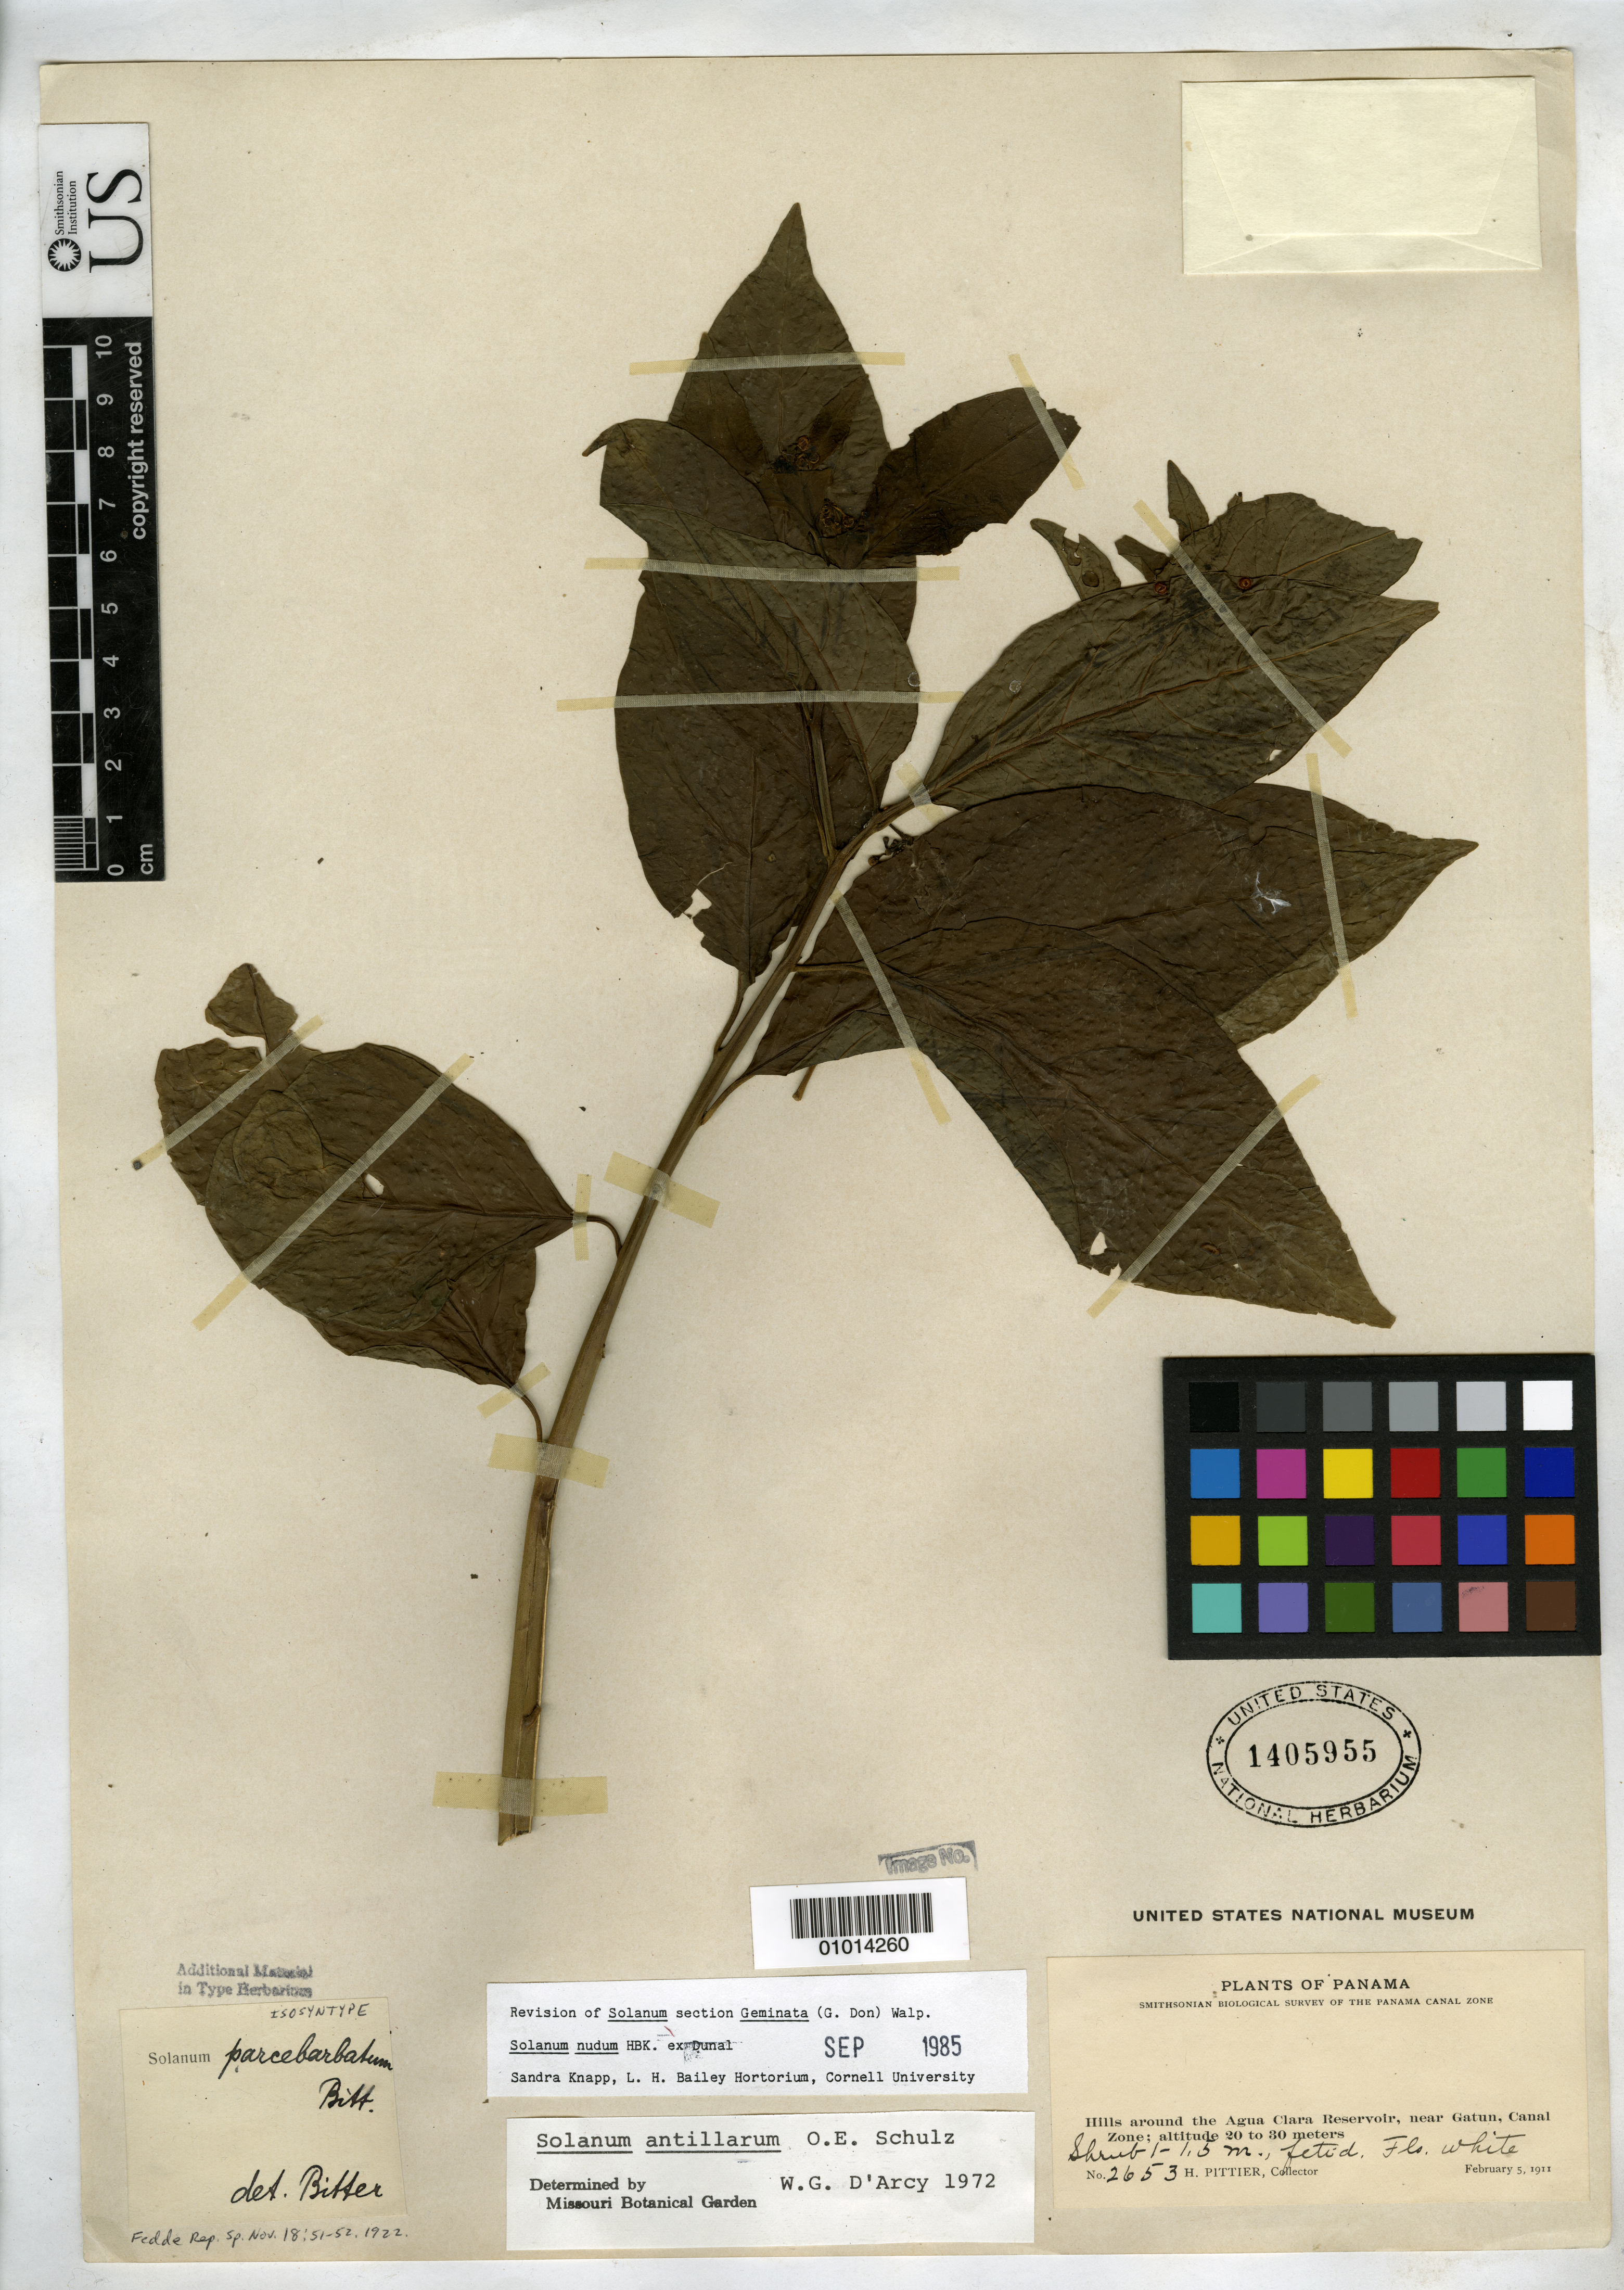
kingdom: Plantae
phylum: Tracheophyta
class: Magnoliopsida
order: Solanales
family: Solanaceae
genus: Solanum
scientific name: Solanum parcebarbatum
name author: Bitter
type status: Syntype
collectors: H. F. Pittier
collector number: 2653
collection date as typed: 05 Feb 1911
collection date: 1911-02-05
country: Panama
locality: Hills around the Agua Clara Reservoir, near Gatun.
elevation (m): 20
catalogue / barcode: US 1405955